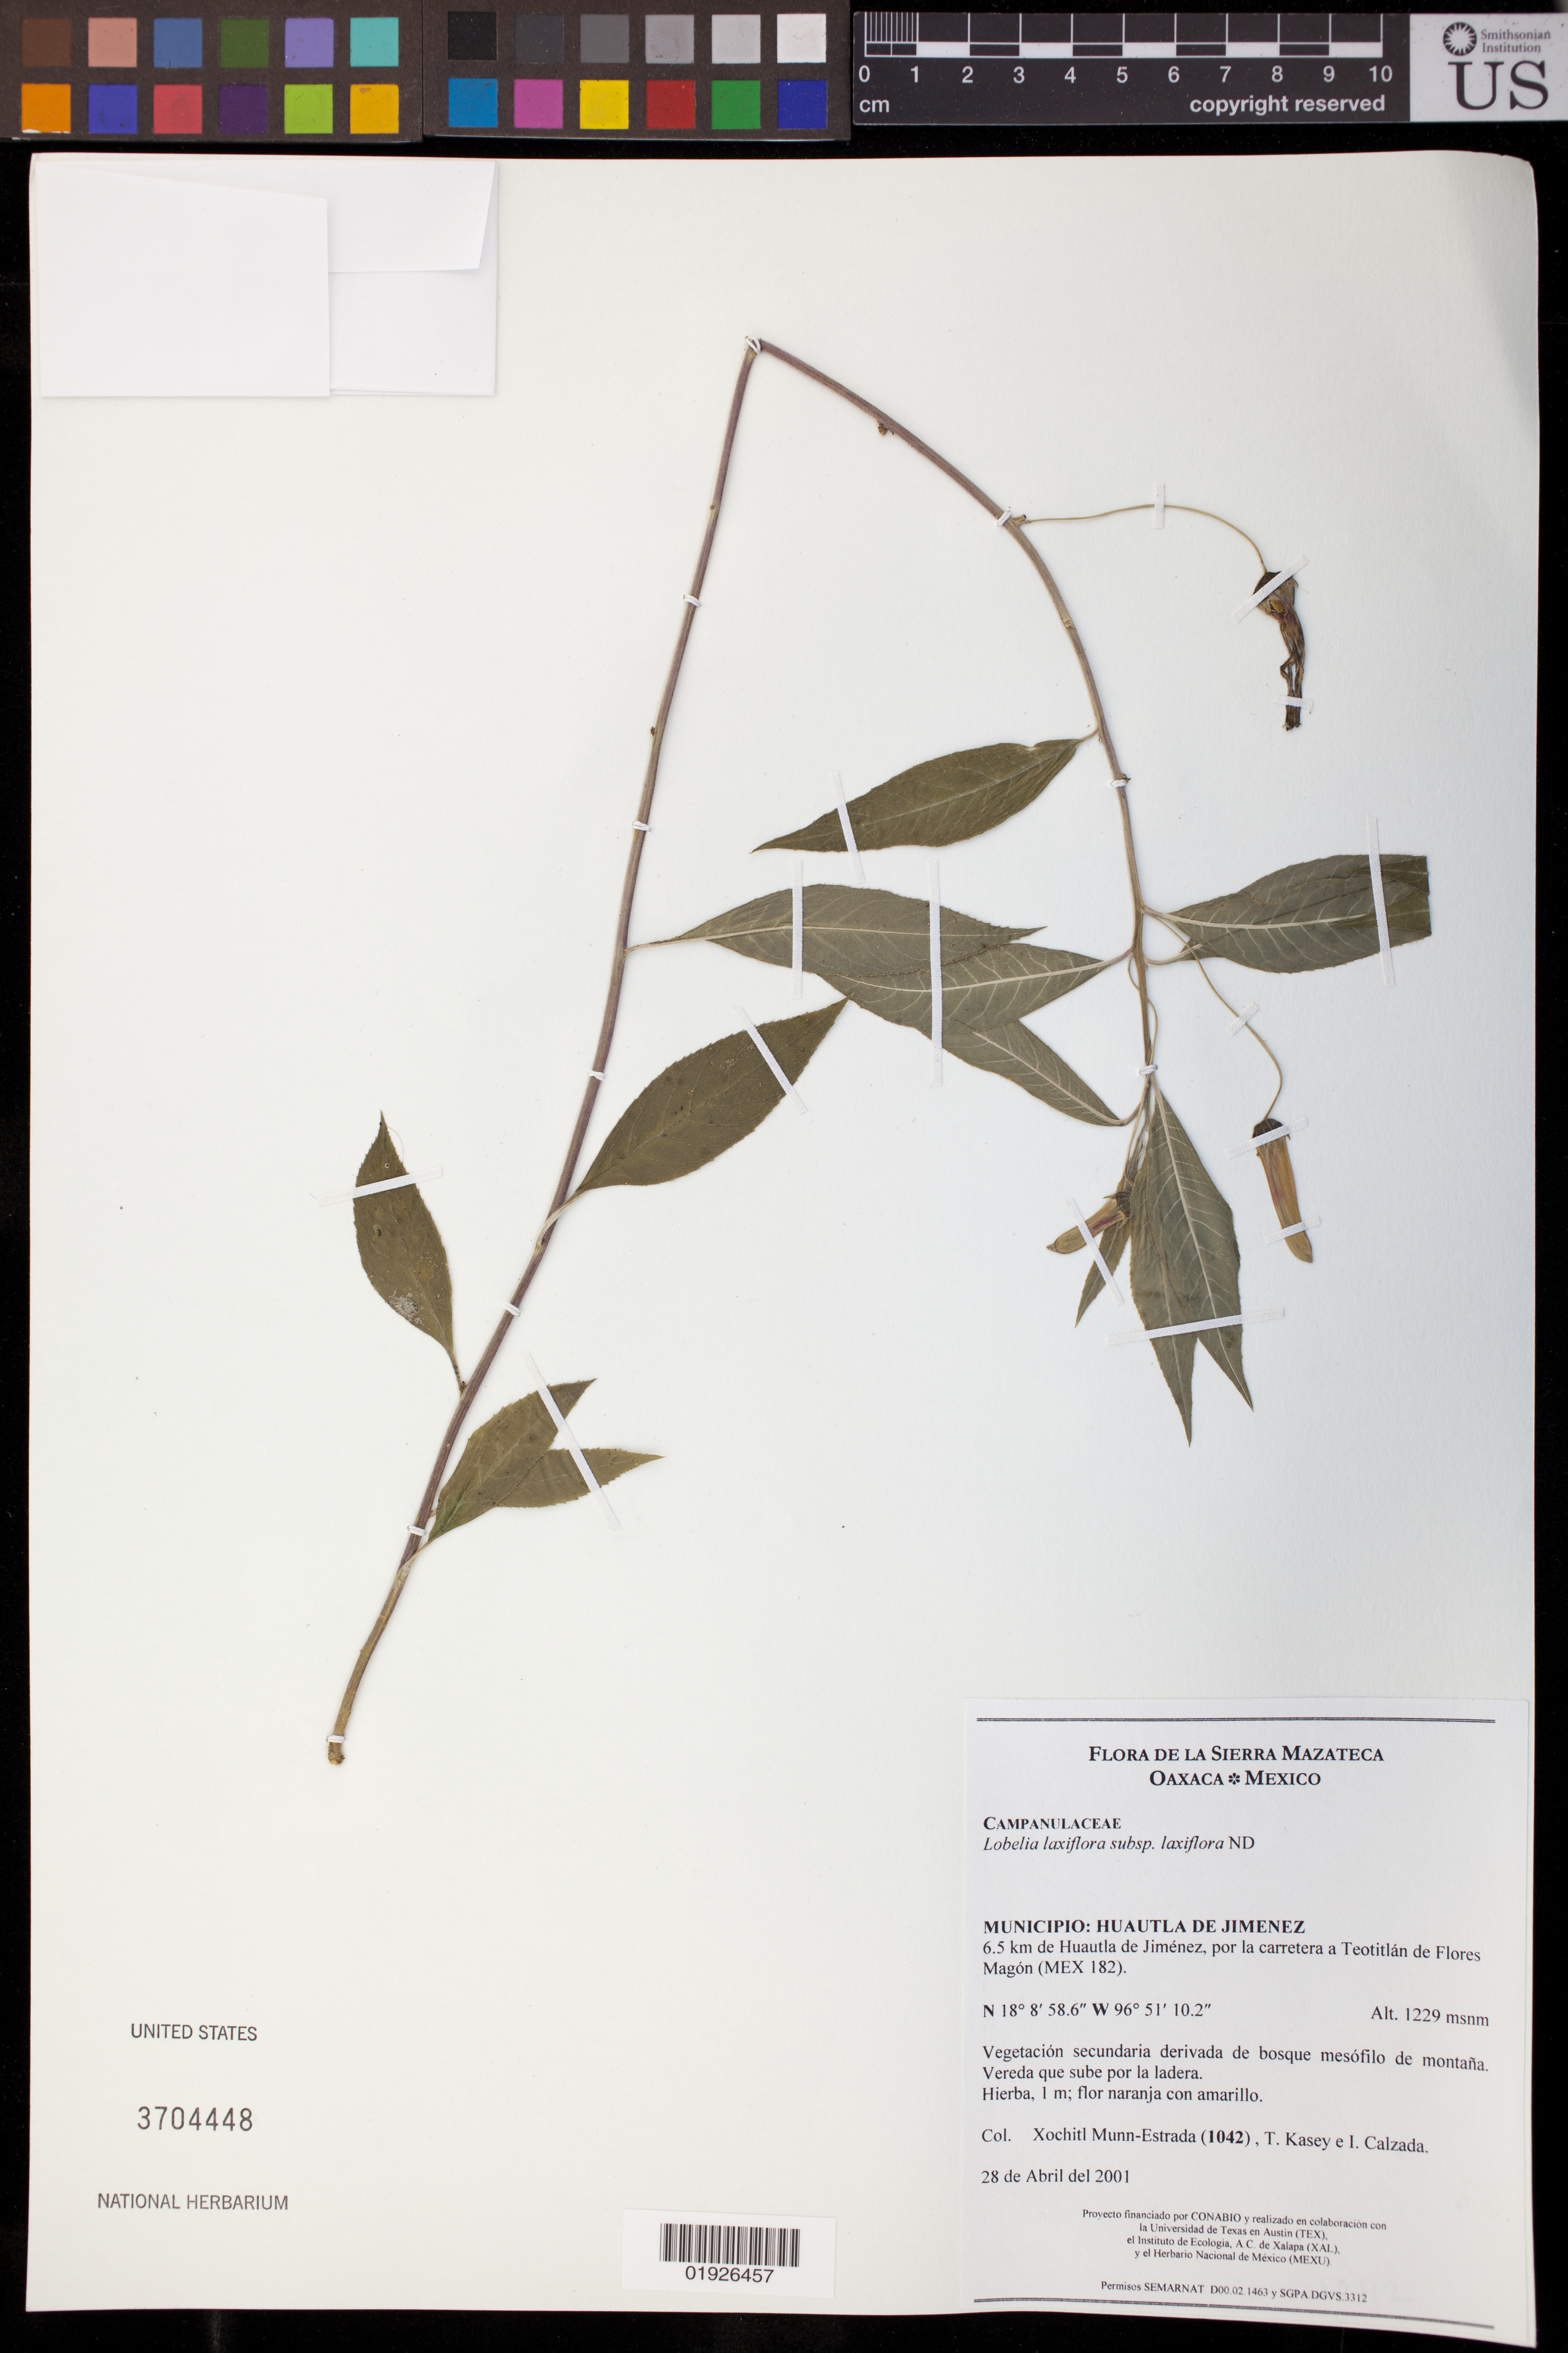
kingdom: Plantae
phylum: Tracheophyta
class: Magnoliopsida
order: Asterales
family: Campanulaceae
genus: Lobelia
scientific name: Lobelia laxiflora subsp. laxiflora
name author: Kunth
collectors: X. Munn-Estrada, T. Kasey & I. Calzada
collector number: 1042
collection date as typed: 28 de Abril del 2001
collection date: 2001-04-28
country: Mexico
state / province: Oaxaca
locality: Huautla de Jimenez, 6.5 km de Huautla de Jimenez, por la carretera a Teotitlan de Flores Magon (MEX 182).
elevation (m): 1229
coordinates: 18 08 58.6 N, 96 51 10.2 W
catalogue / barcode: US 3704448